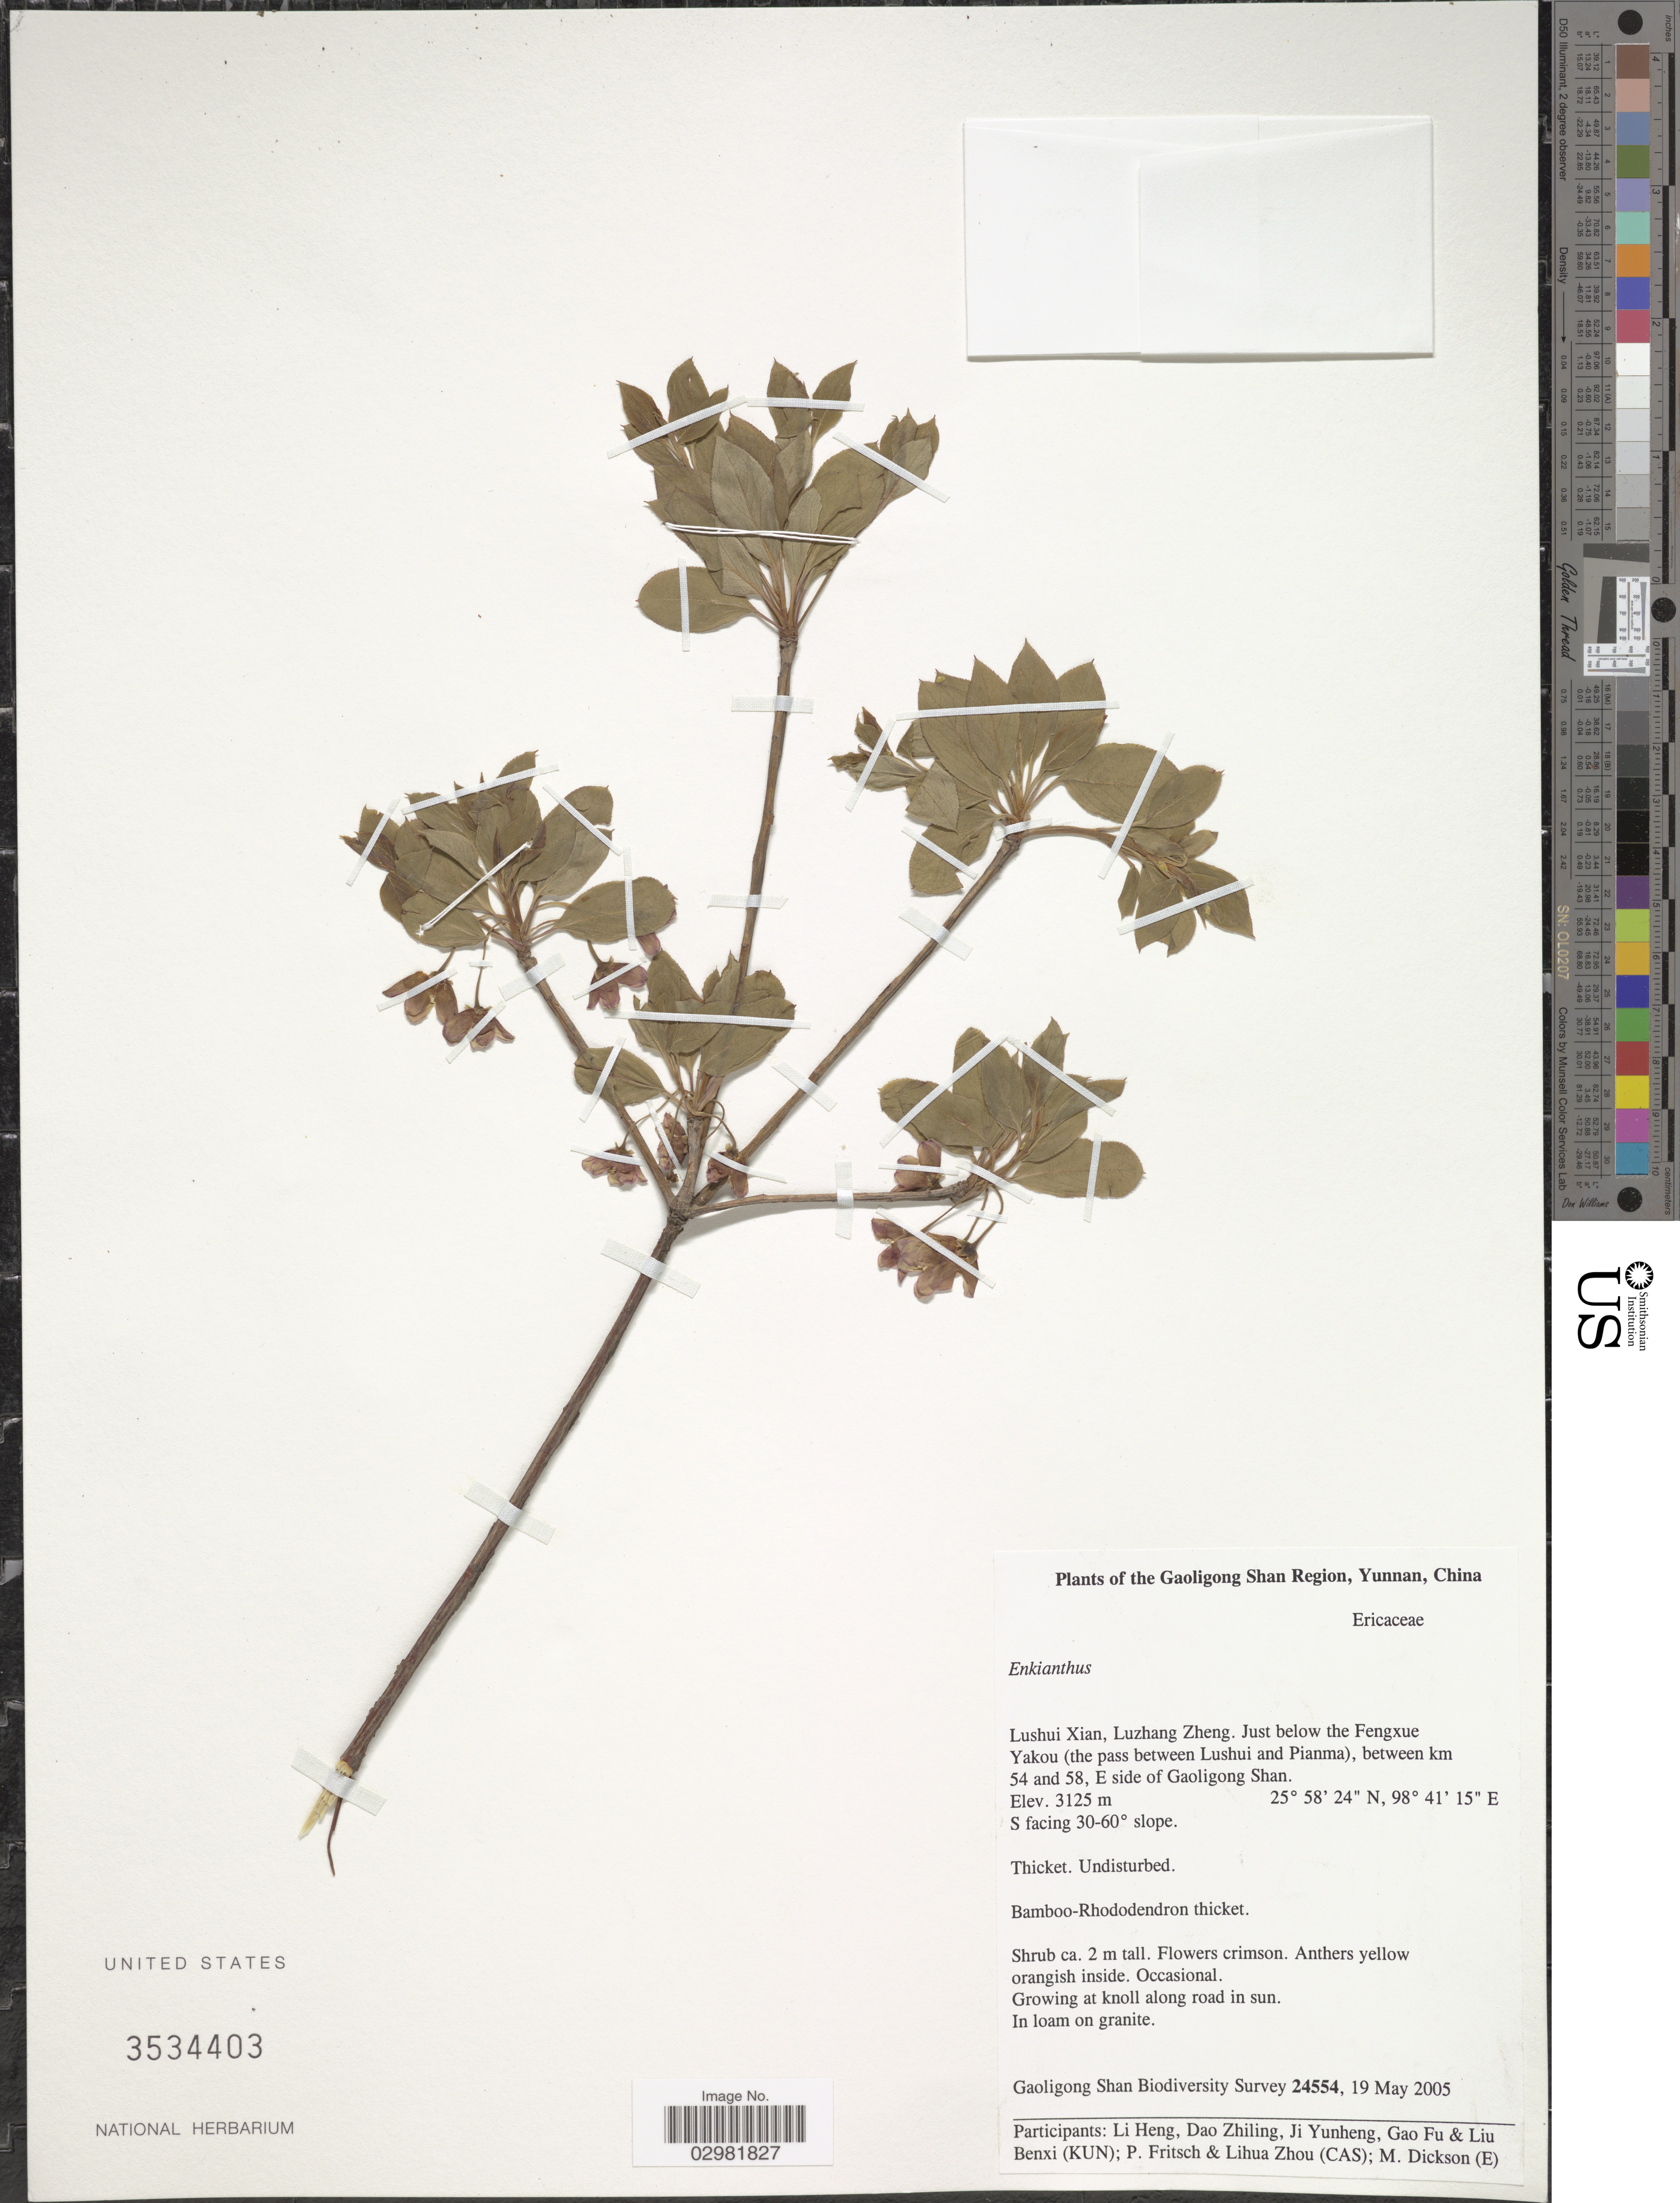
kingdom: Plantae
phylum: Tracheophyta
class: Magnoliopsida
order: Ericales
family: Ericaceae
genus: Enkianthus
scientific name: Enkianthus sp.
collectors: Gaoligong Shan Biodiversity Survey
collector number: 24554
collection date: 2005-05-19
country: China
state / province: Yunnan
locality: The Gaoligong Shan Region. Lushui Xian, Luzhang Zheng. Just below the Fengxue Yakao (the pass between Lushui and Pianma), between km 54 and 58, E side of Gaoligong Shan. S facing 30-60° slope.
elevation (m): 3125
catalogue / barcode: US 3534403